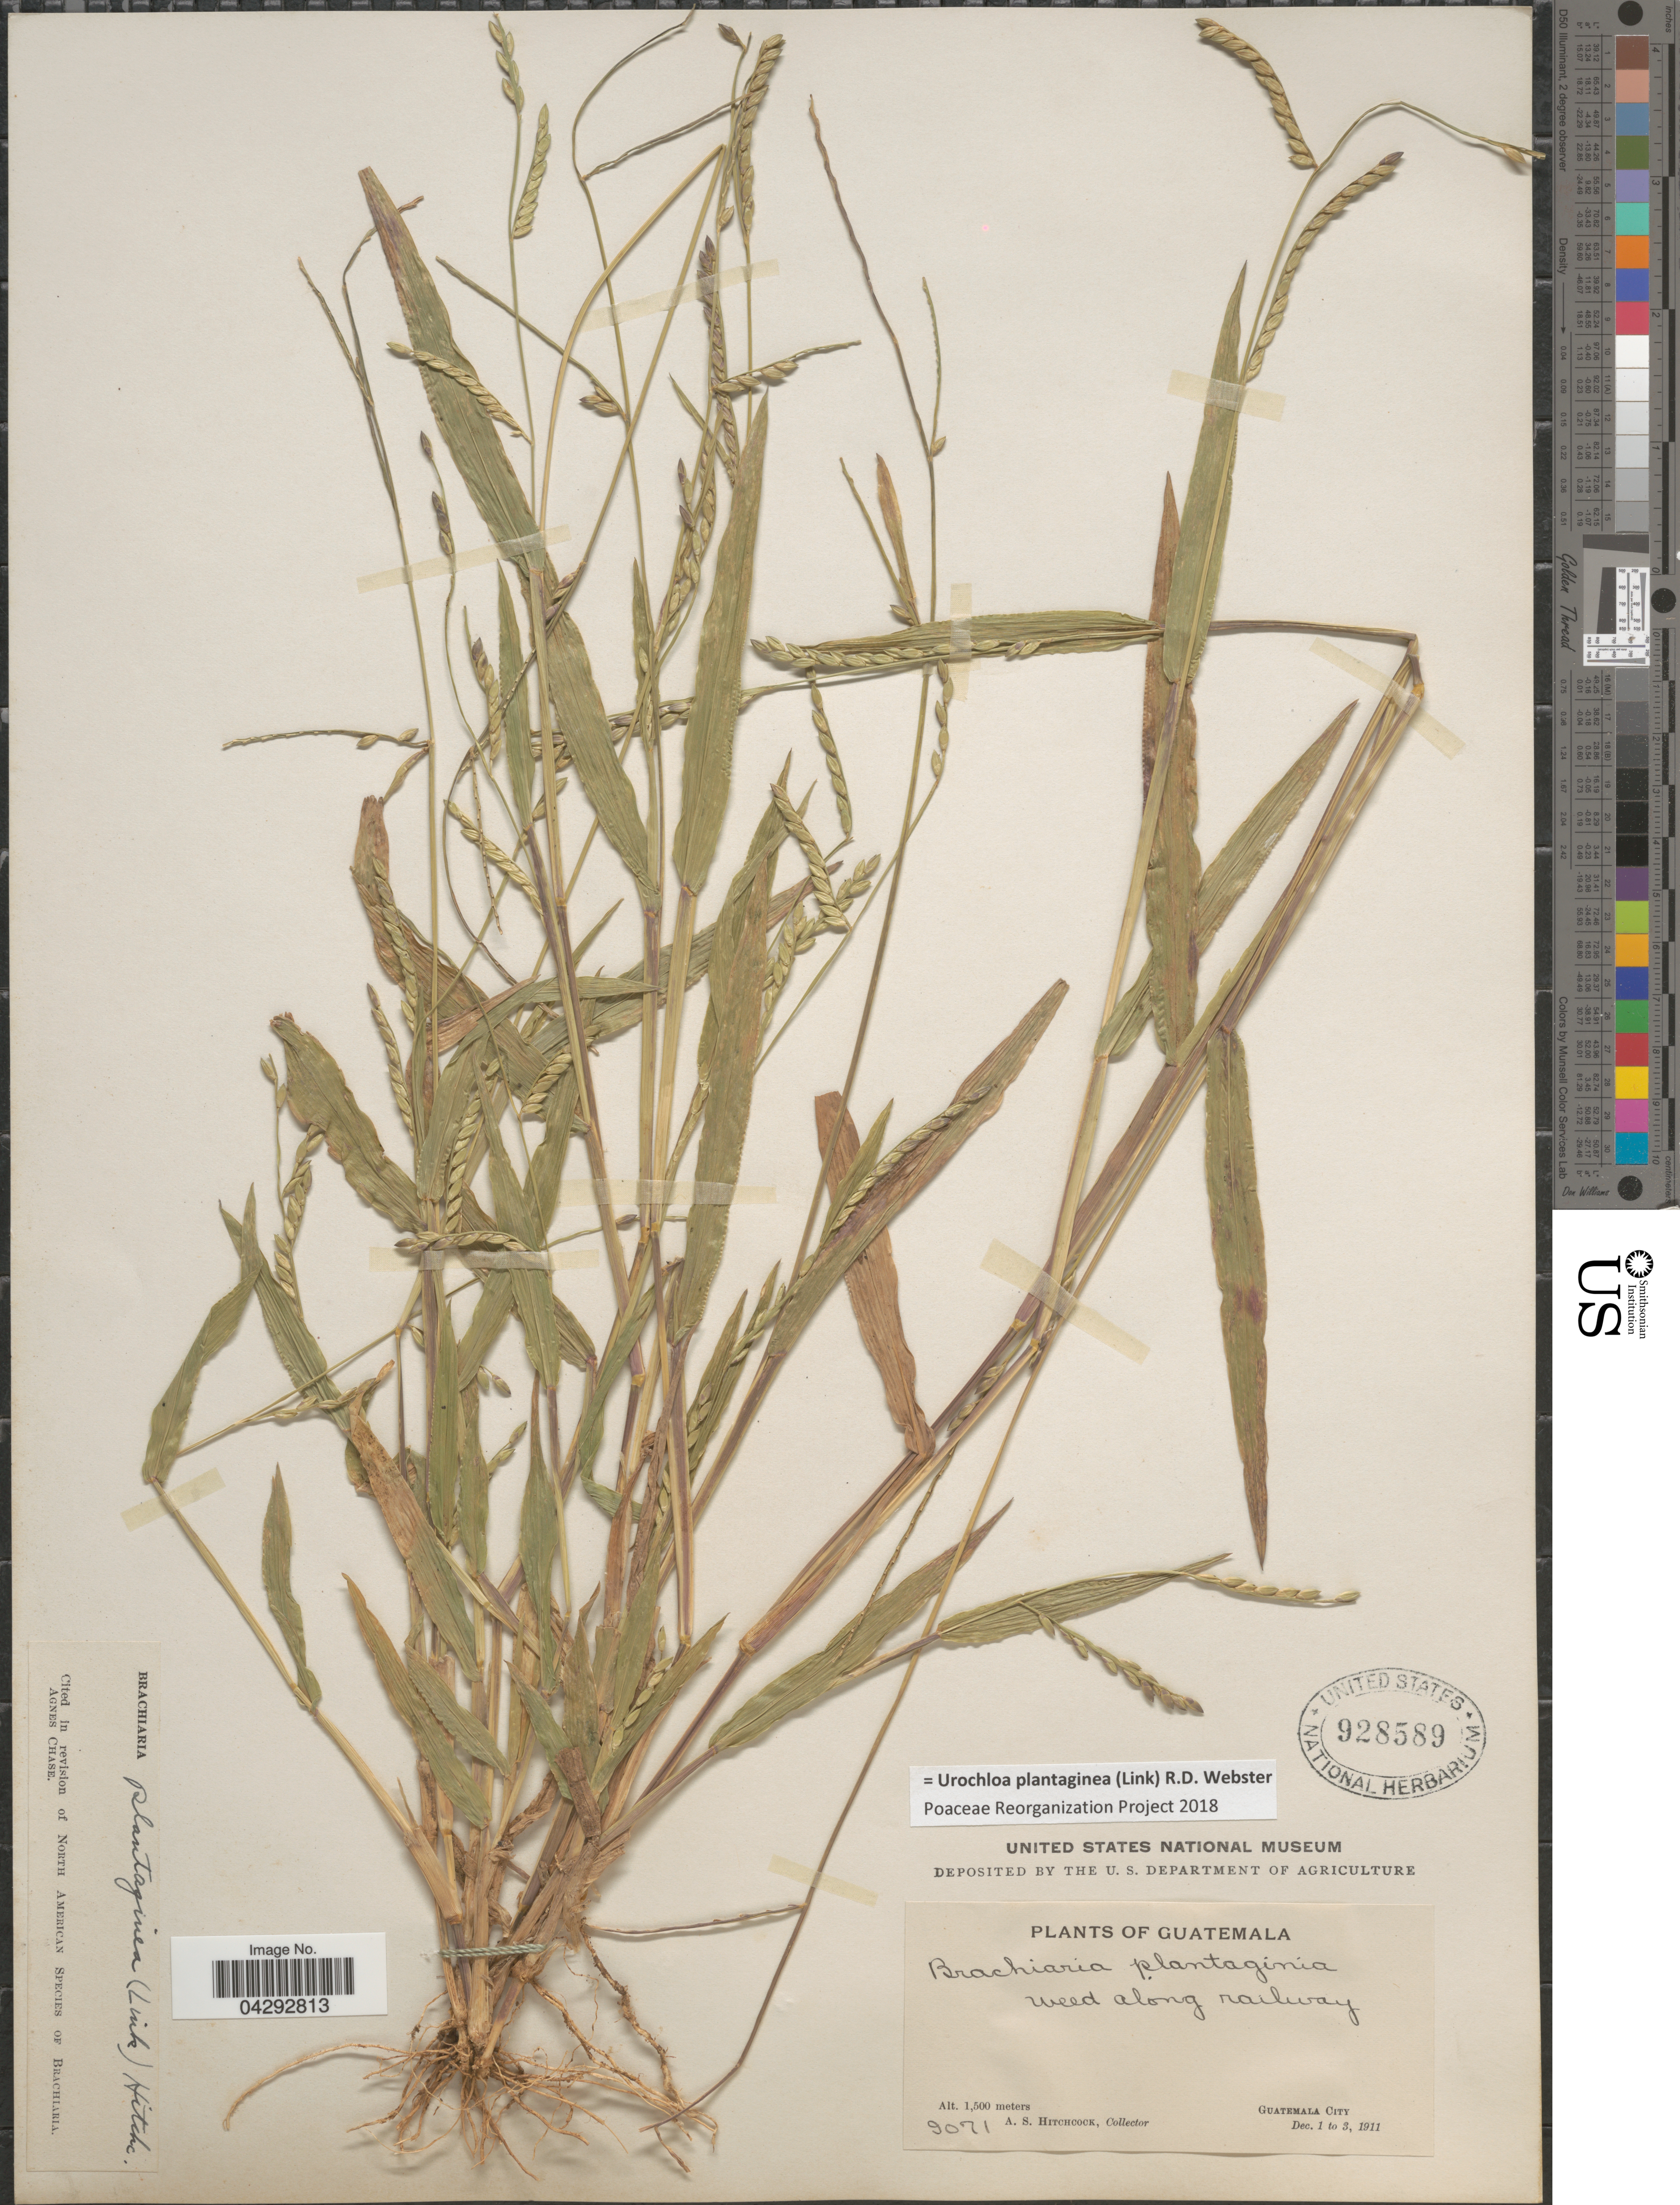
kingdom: Plantae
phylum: Tracheophyta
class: Liliopsida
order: Poales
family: Poaceae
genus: Urochloa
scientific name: Urochloa plantaginea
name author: (Link) R.D. Webster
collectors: A. S. Hitchcock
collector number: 9071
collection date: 1911-12-01/1911-12-03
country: Guatemala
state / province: Guatemala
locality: Weed along railway. Guatemala City.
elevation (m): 1500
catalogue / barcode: US 928589